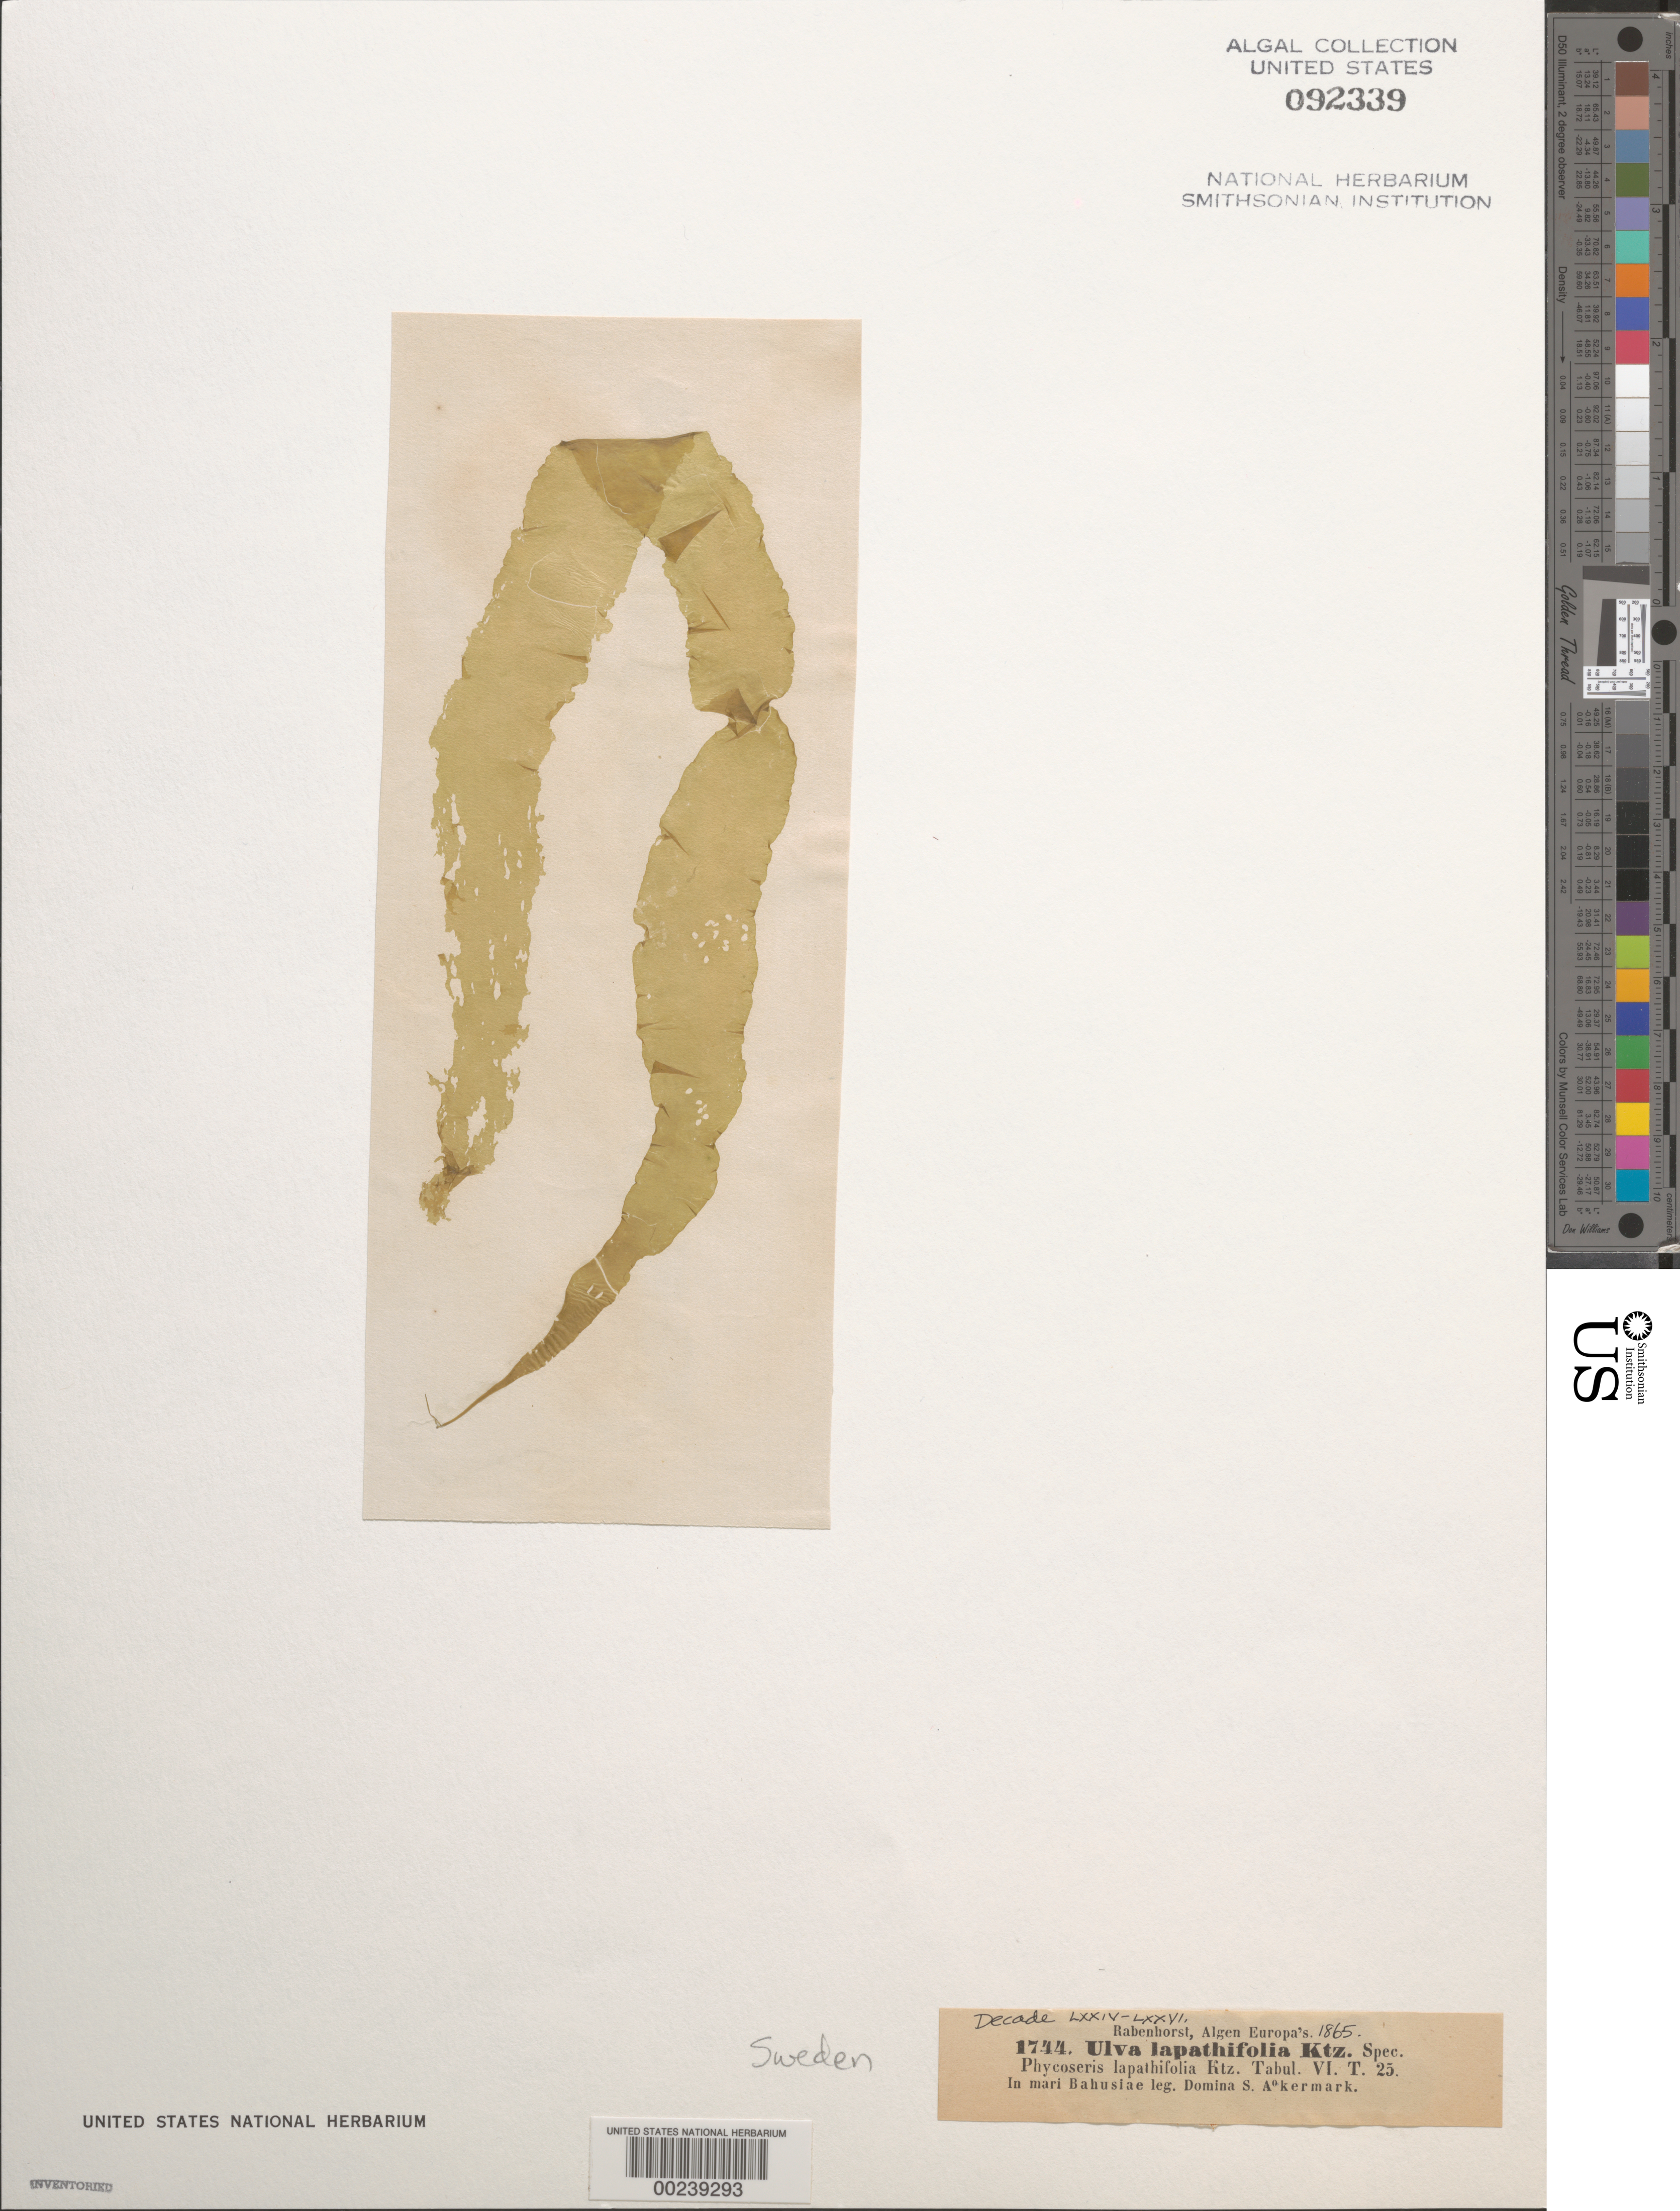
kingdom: Plantae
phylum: Chlorophyta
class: Ulvophyceae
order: Ulvales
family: Ulvaceae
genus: Ulva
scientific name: Ulva lapathifolia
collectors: S. Akermark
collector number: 1744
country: Sweden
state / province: Västra Götaland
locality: Bohus bay (mari bahusiae)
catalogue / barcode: US 92339